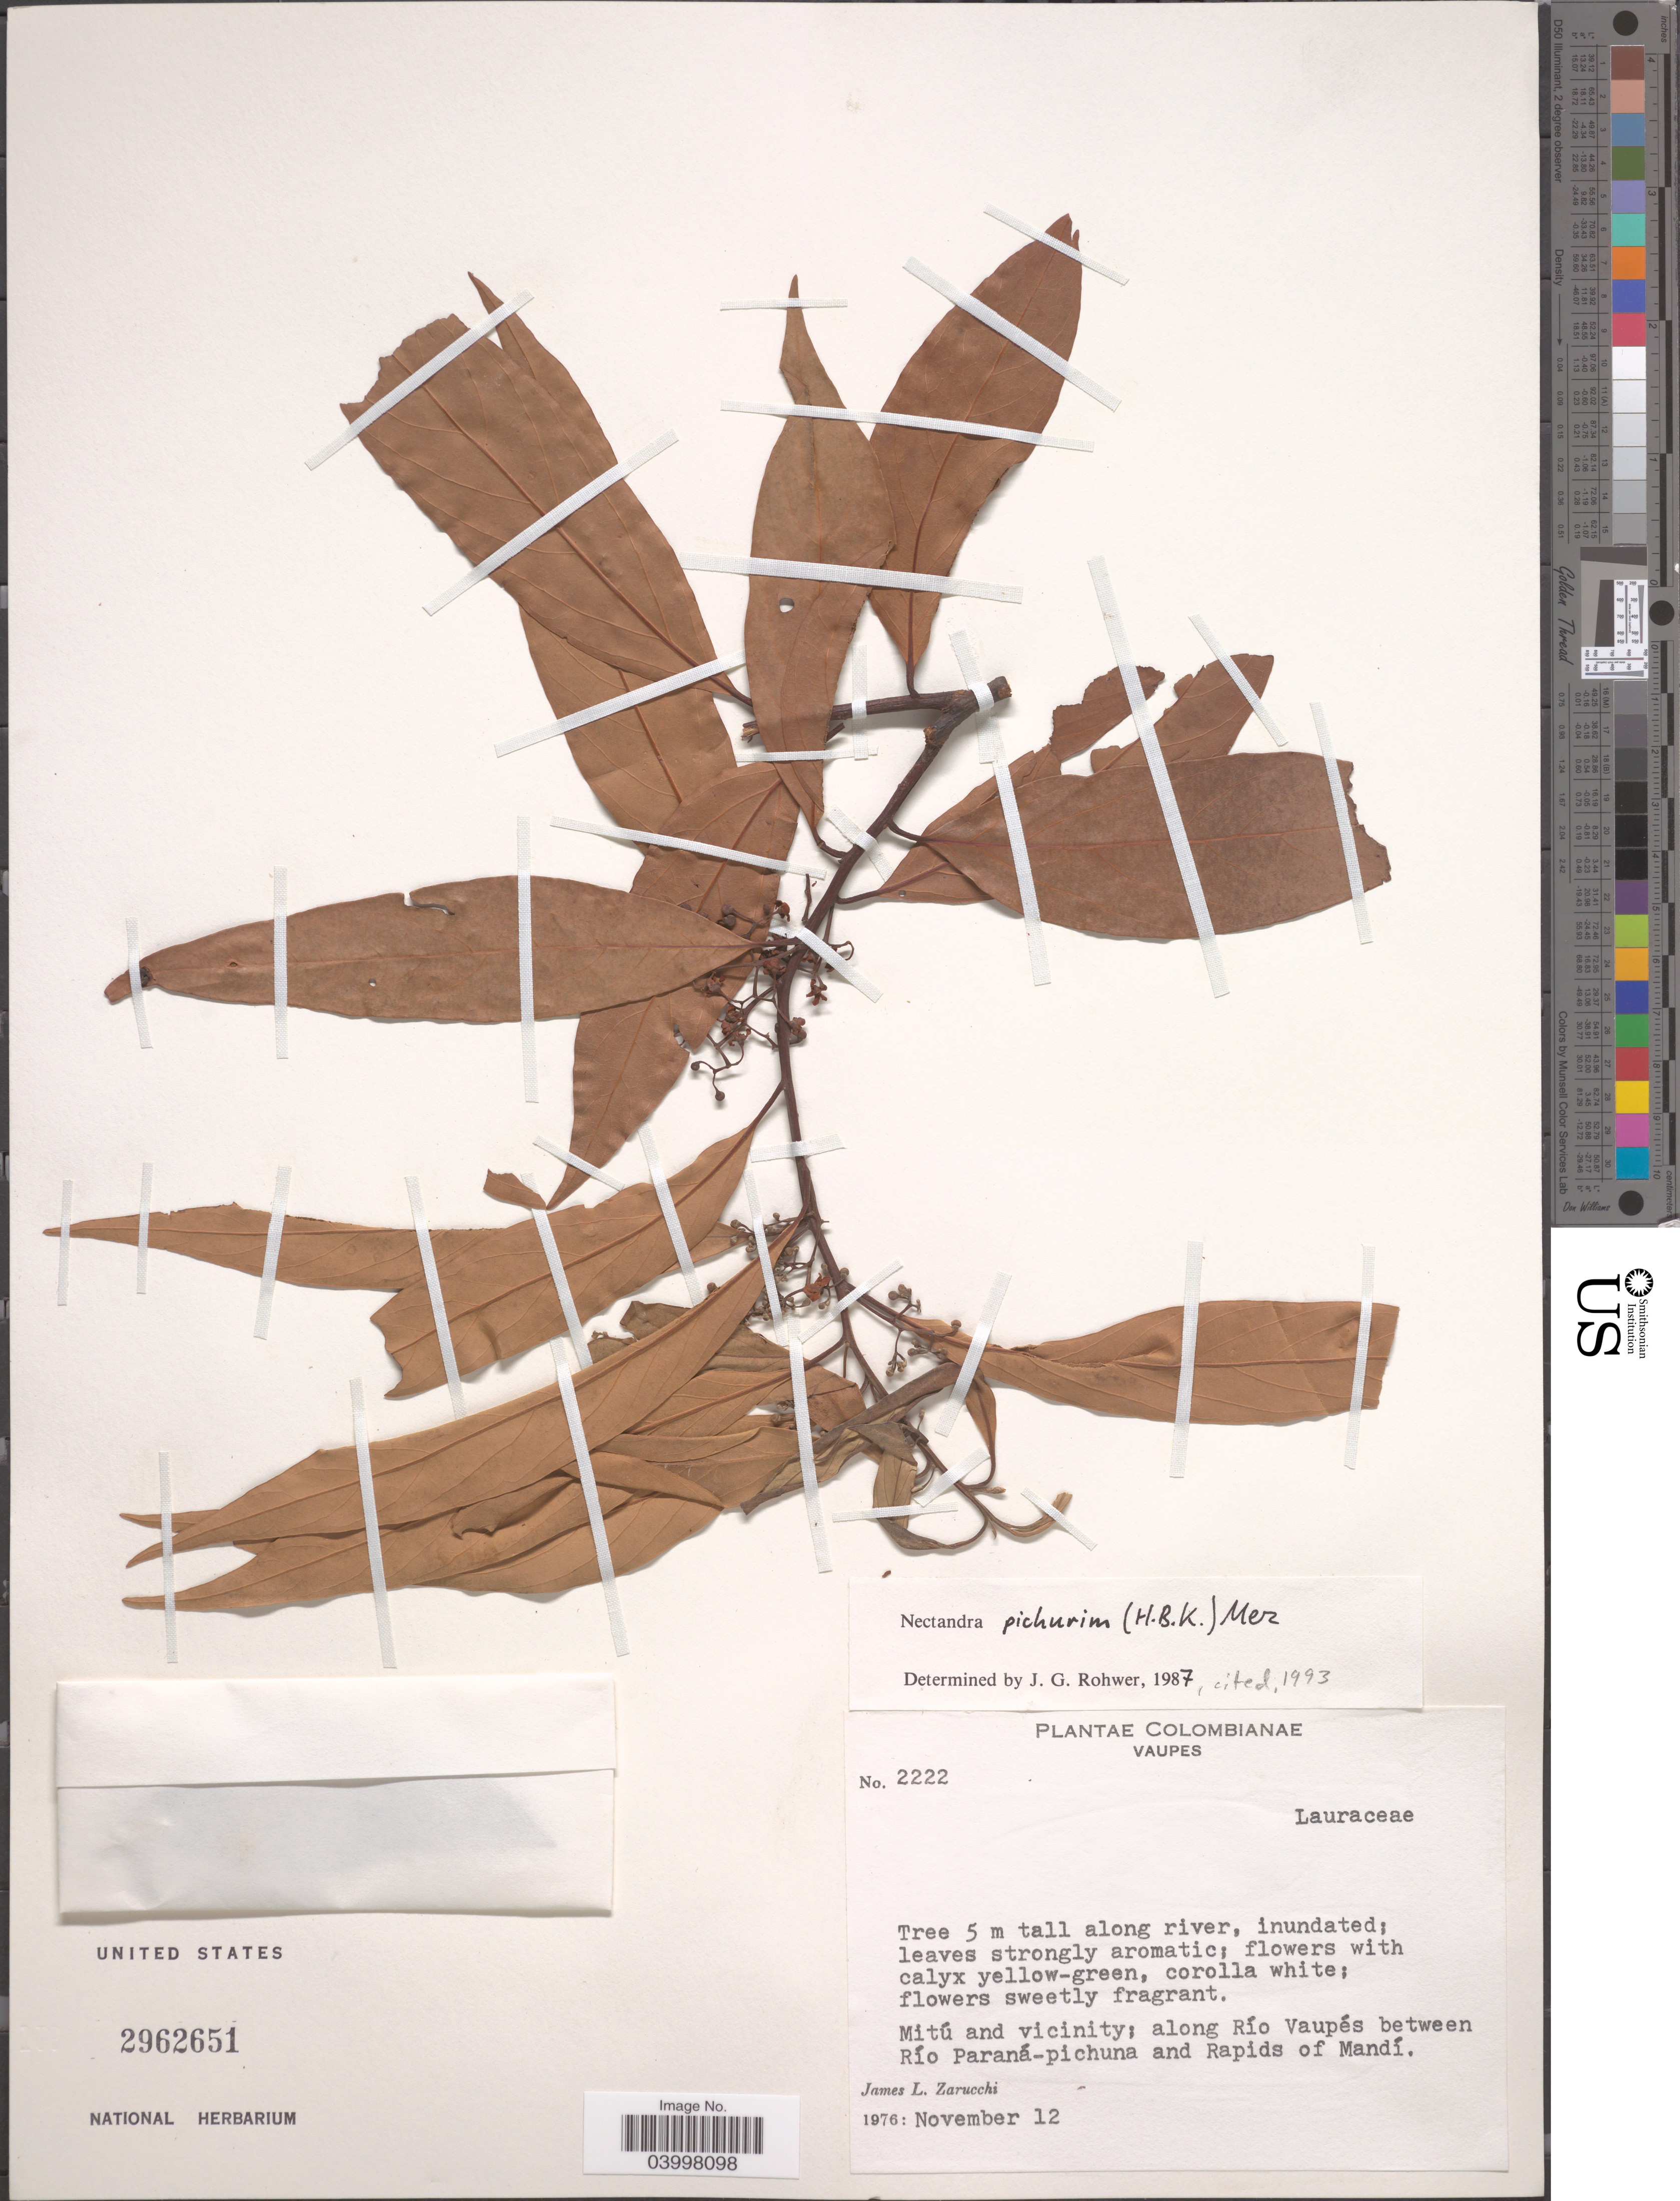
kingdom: Plantae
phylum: Tracheophyta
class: Magnoliopsida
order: Laurales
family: Lauraceae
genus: Nectandra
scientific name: Nectandra pichurim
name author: (Kunth) Mez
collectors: J. L. Zarucchi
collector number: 2222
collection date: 1976-11-12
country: Colombia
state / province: Vaupés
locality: Along river, Mitú and vicinity; along Río Vaupés between Río Paraná-pichuna and Rapids of Mandí.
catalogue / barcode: US 2962651